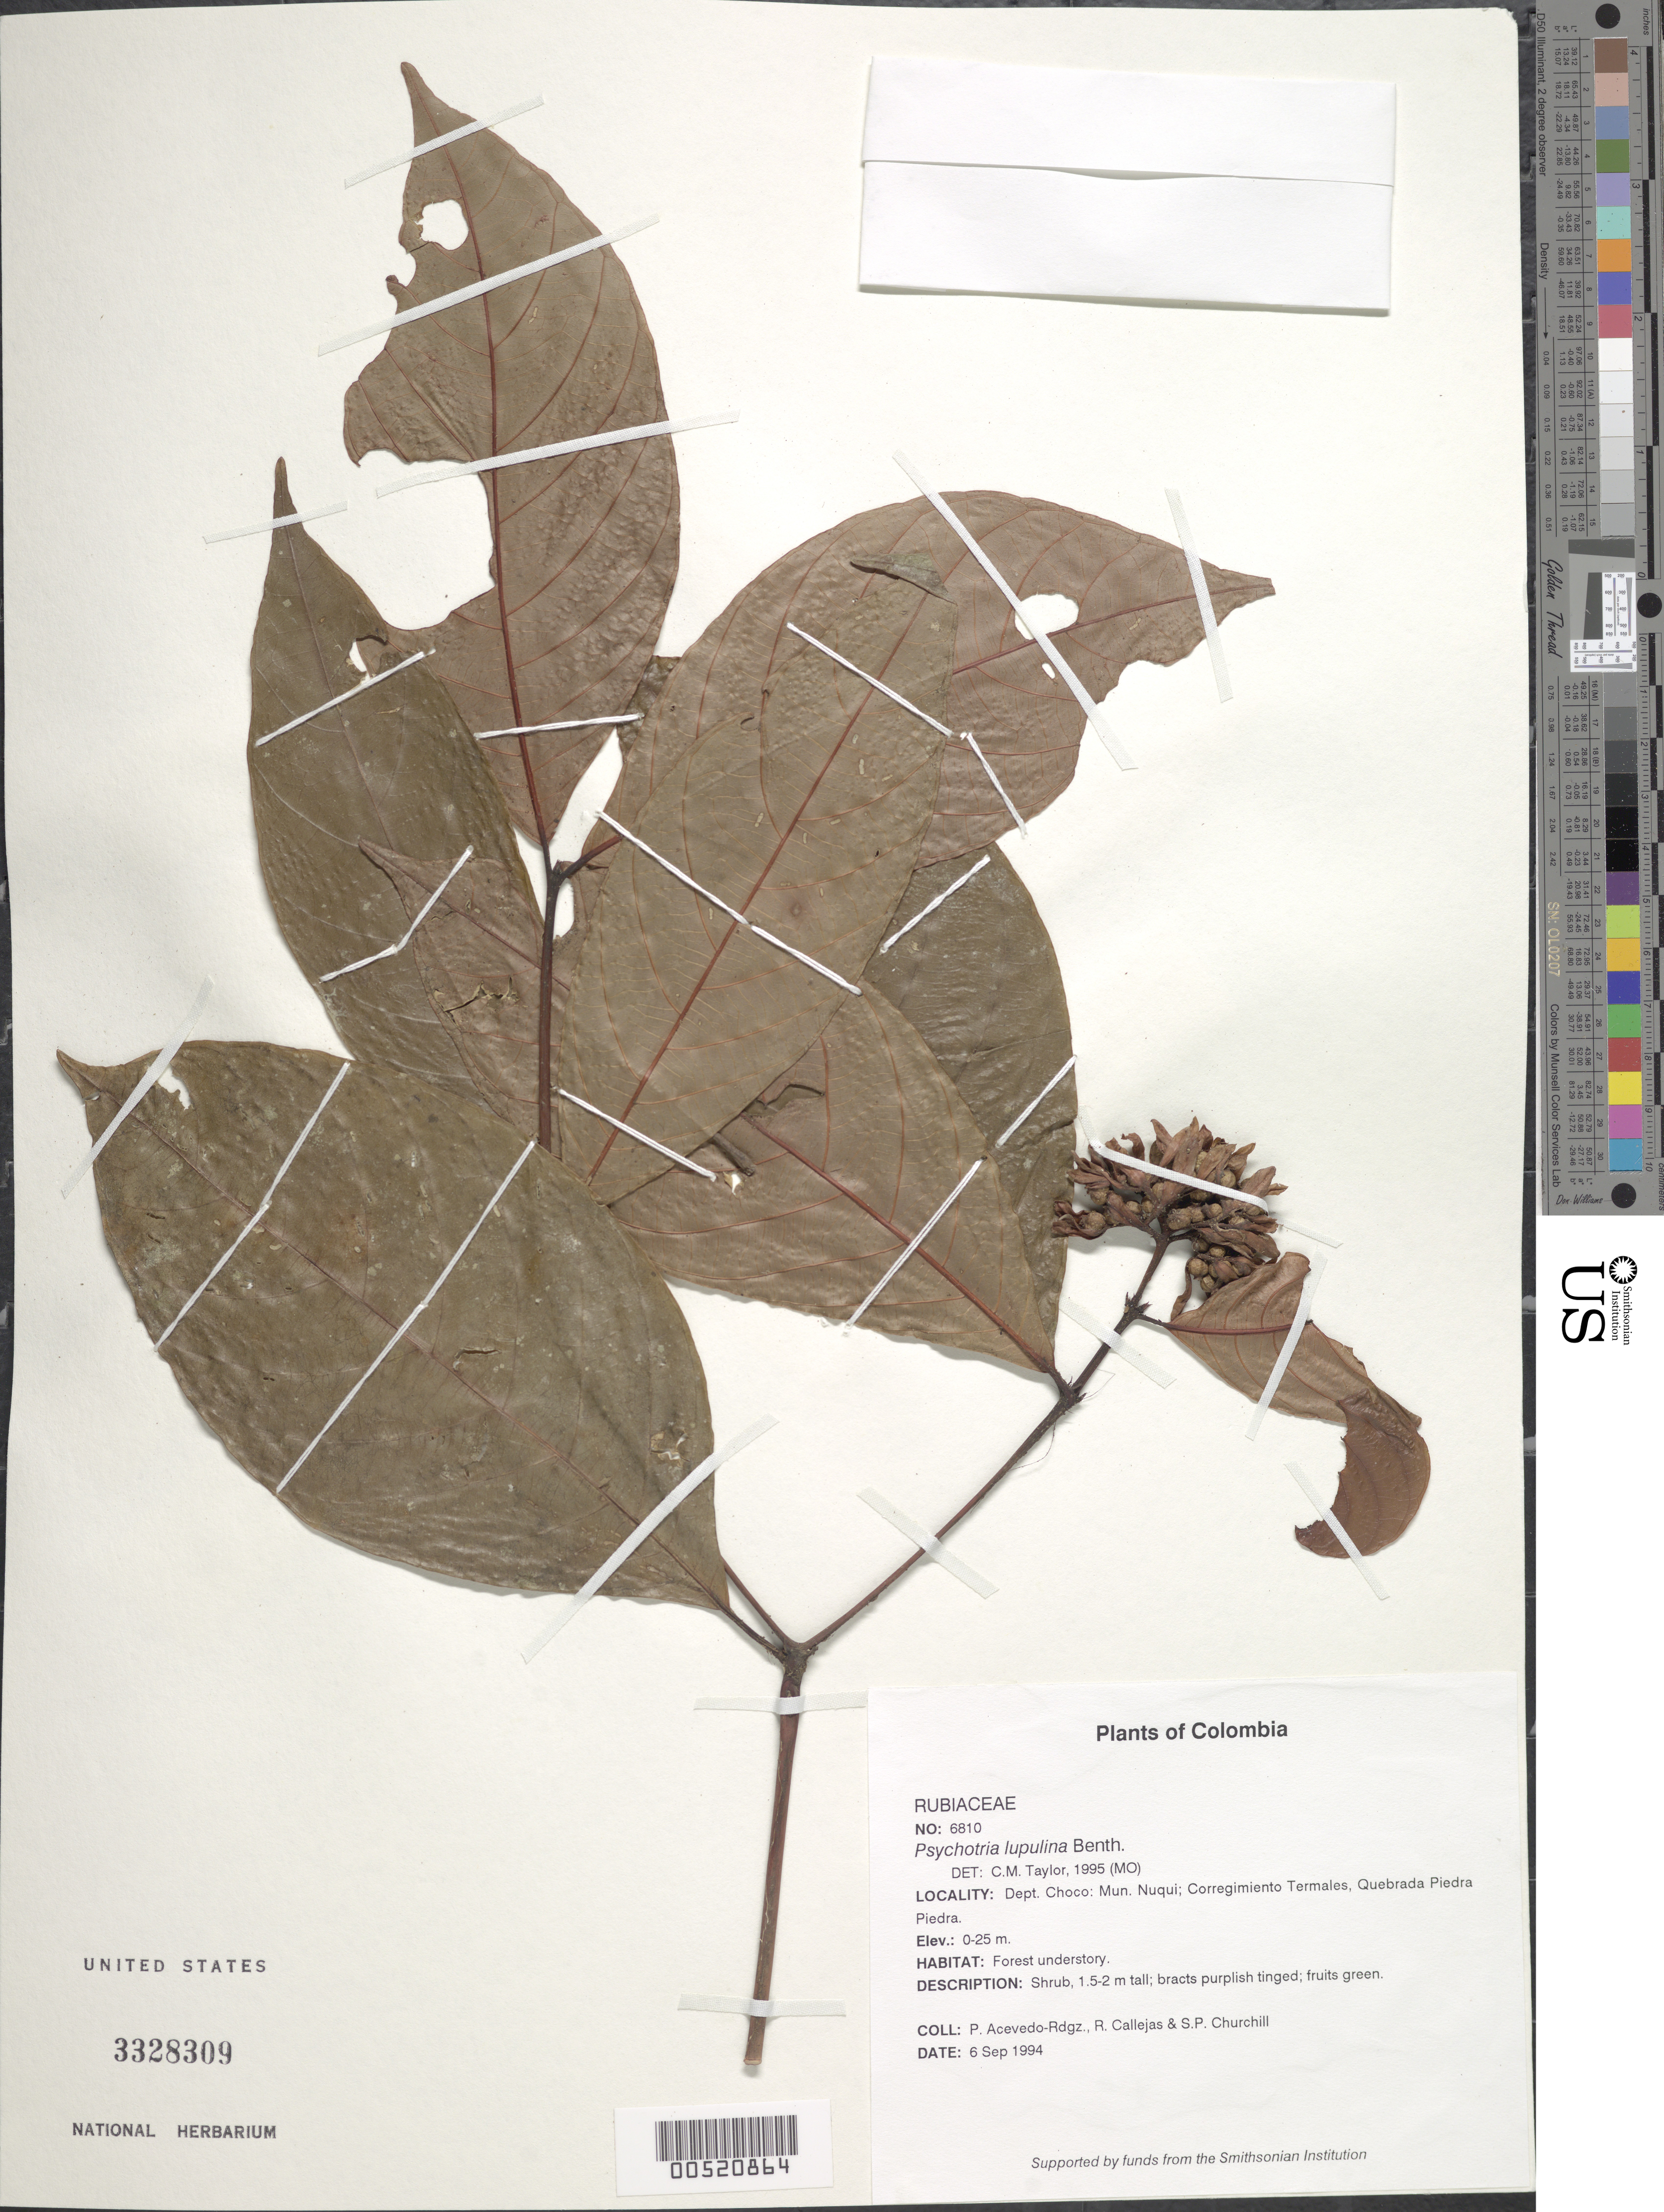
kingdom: Plantae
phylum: Tracheophyta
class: Magnoliopsida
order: Gentianales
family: Rubiaceae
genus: Psychotria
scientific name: Psychotria suerrensis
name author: Donn. Sm.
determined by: Taylor, Charlotte M.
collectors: P. Acevedo-Rodr., R. Callejas & S. Churchill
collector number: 6810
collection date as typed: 06 Sep 1994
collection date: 1994-09-06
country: Colombia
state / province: Chocó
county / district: Nuqui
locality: Depart. Choco; Mun. Nuqui; Corregimiento Termales. Quebrada Piedra Piedra.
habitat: Forest understory.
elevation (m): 0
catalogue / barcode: US 3328309